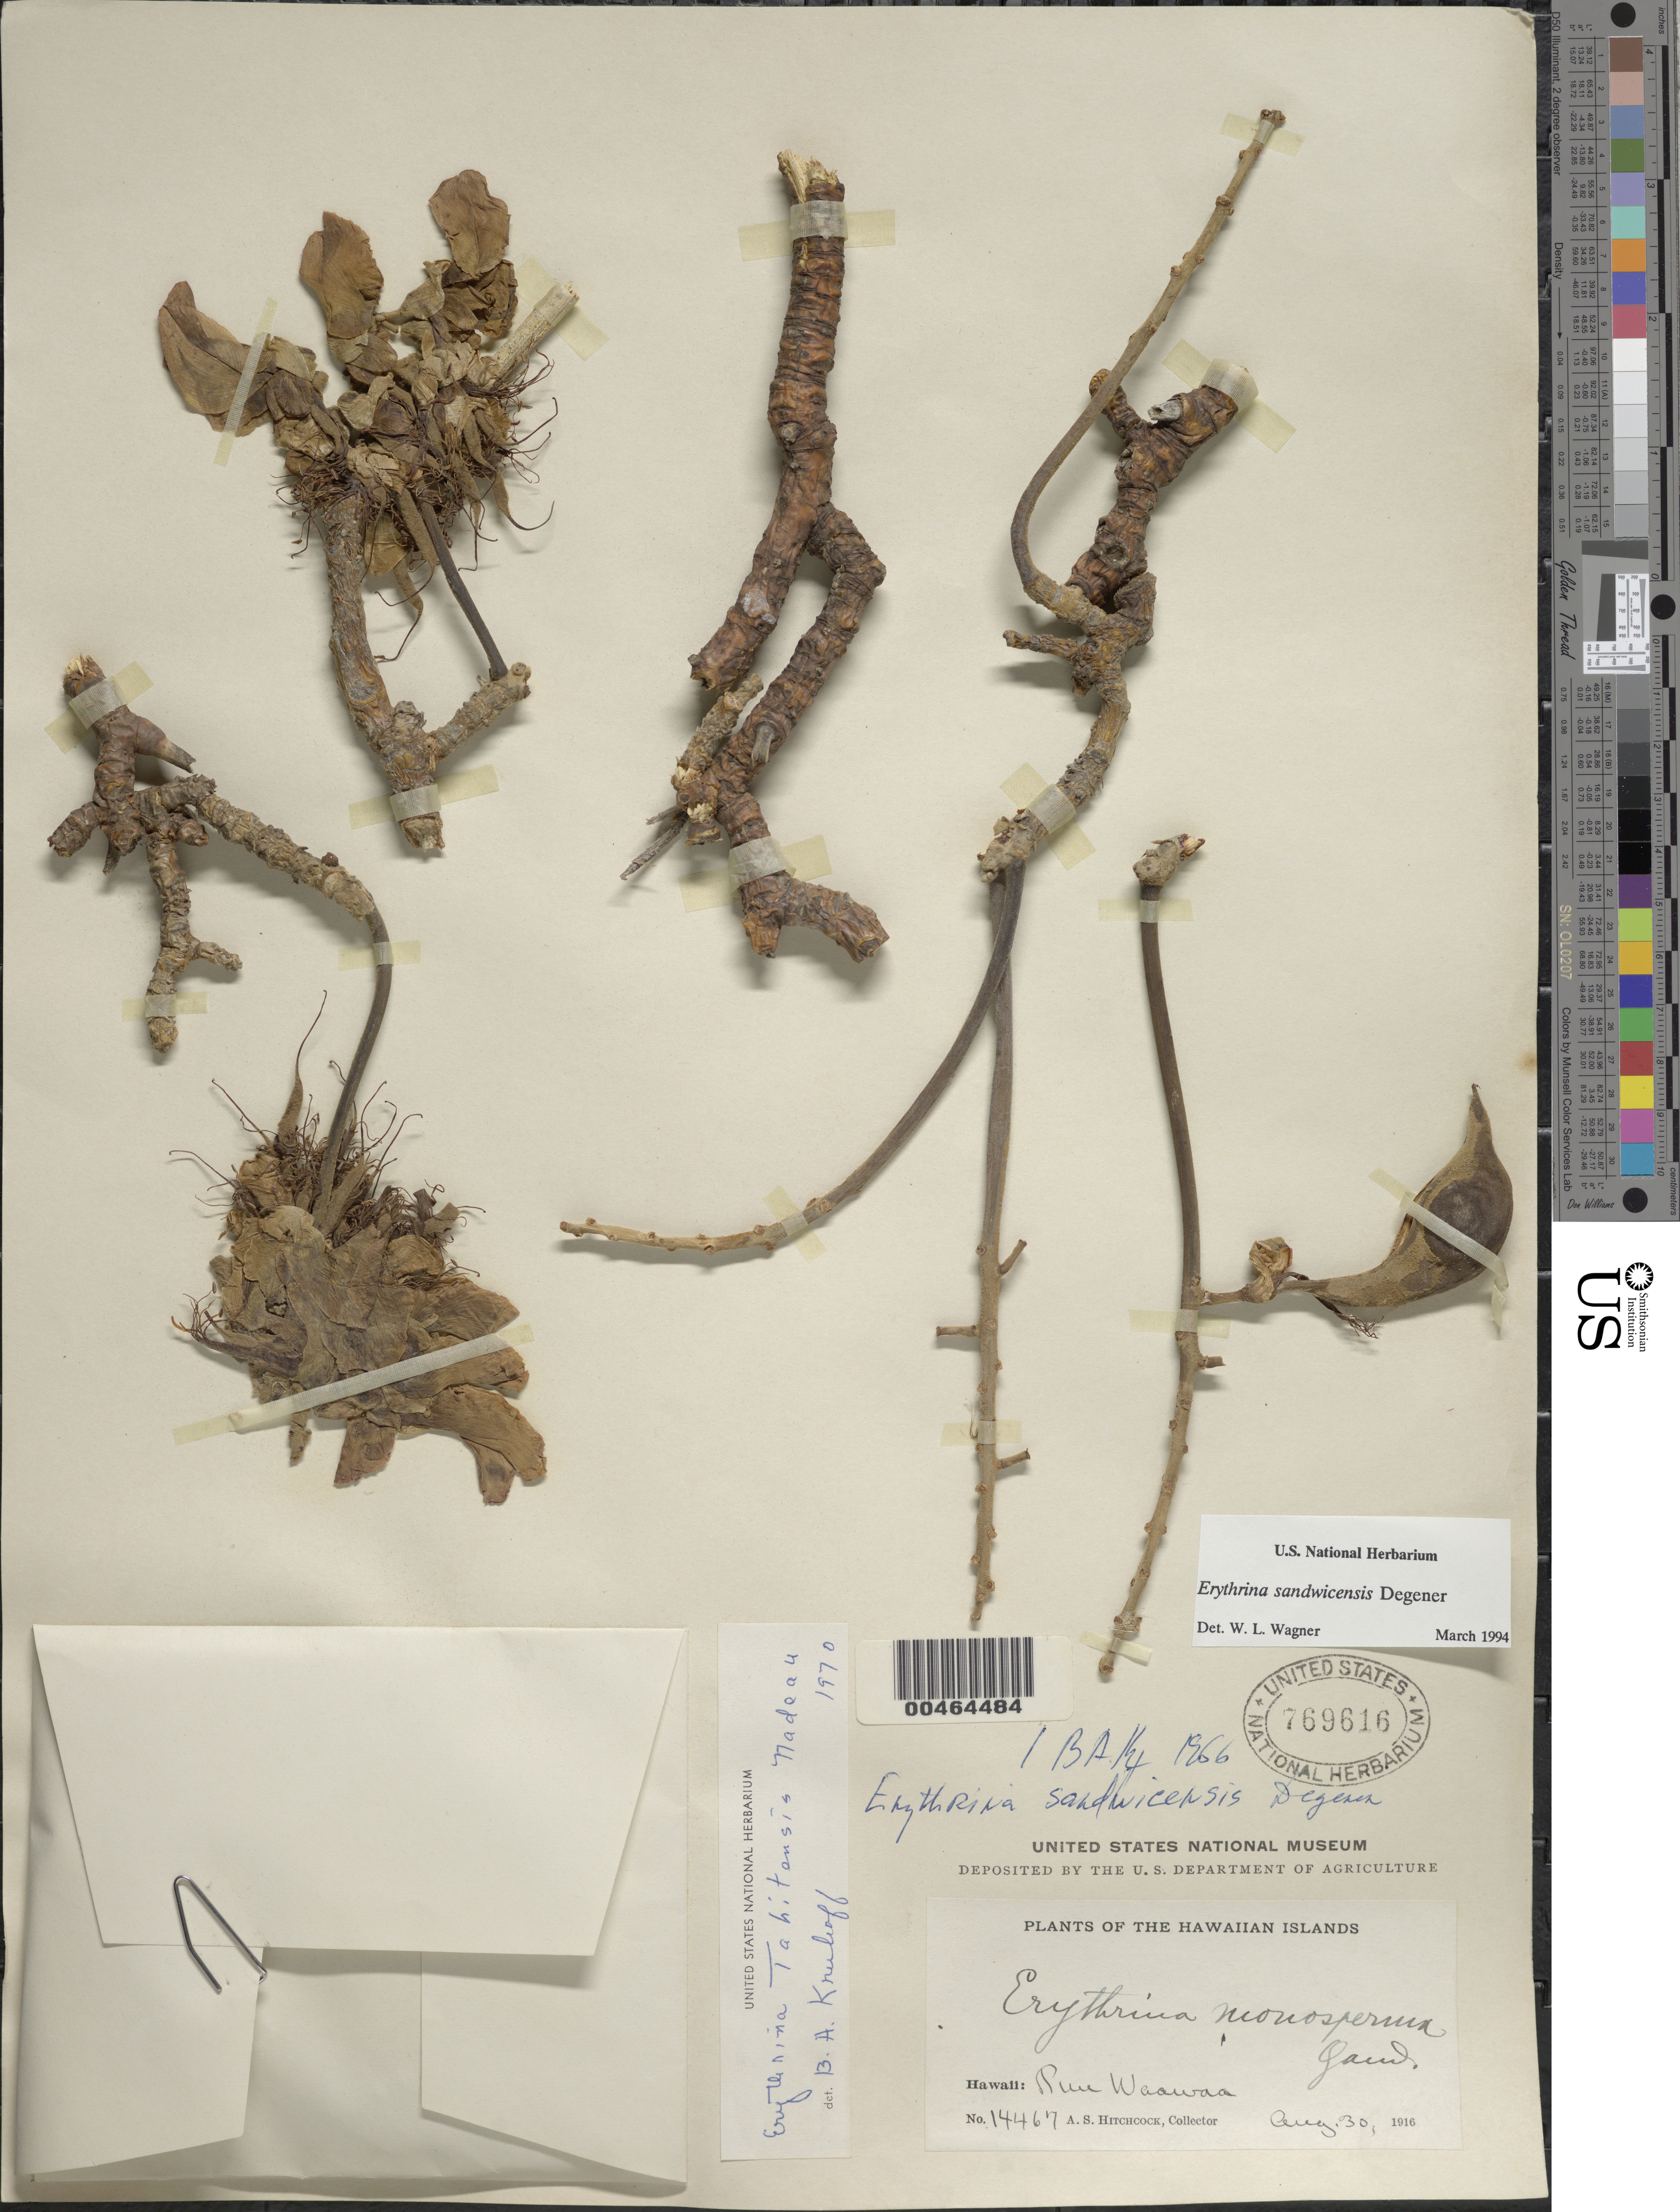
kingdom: Plantae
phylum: Tracheophyta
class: Magnoliopsida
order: Fabales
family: Fabaceae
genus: Erythrina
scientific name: Erythrina sandwicensis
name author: O. Deg.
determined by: Wagner, W. L., (BOT), Smithsonian Institution - National Museum of Natural History (UNITED STATES)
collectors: A. S. Hitchcock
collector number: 14467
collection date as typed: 30 Aug 1916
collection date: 1916-08-30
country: United States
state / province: Hawaii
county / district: Hawaii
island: Hawaii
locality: Puu Waawaa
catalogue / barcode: US 769616